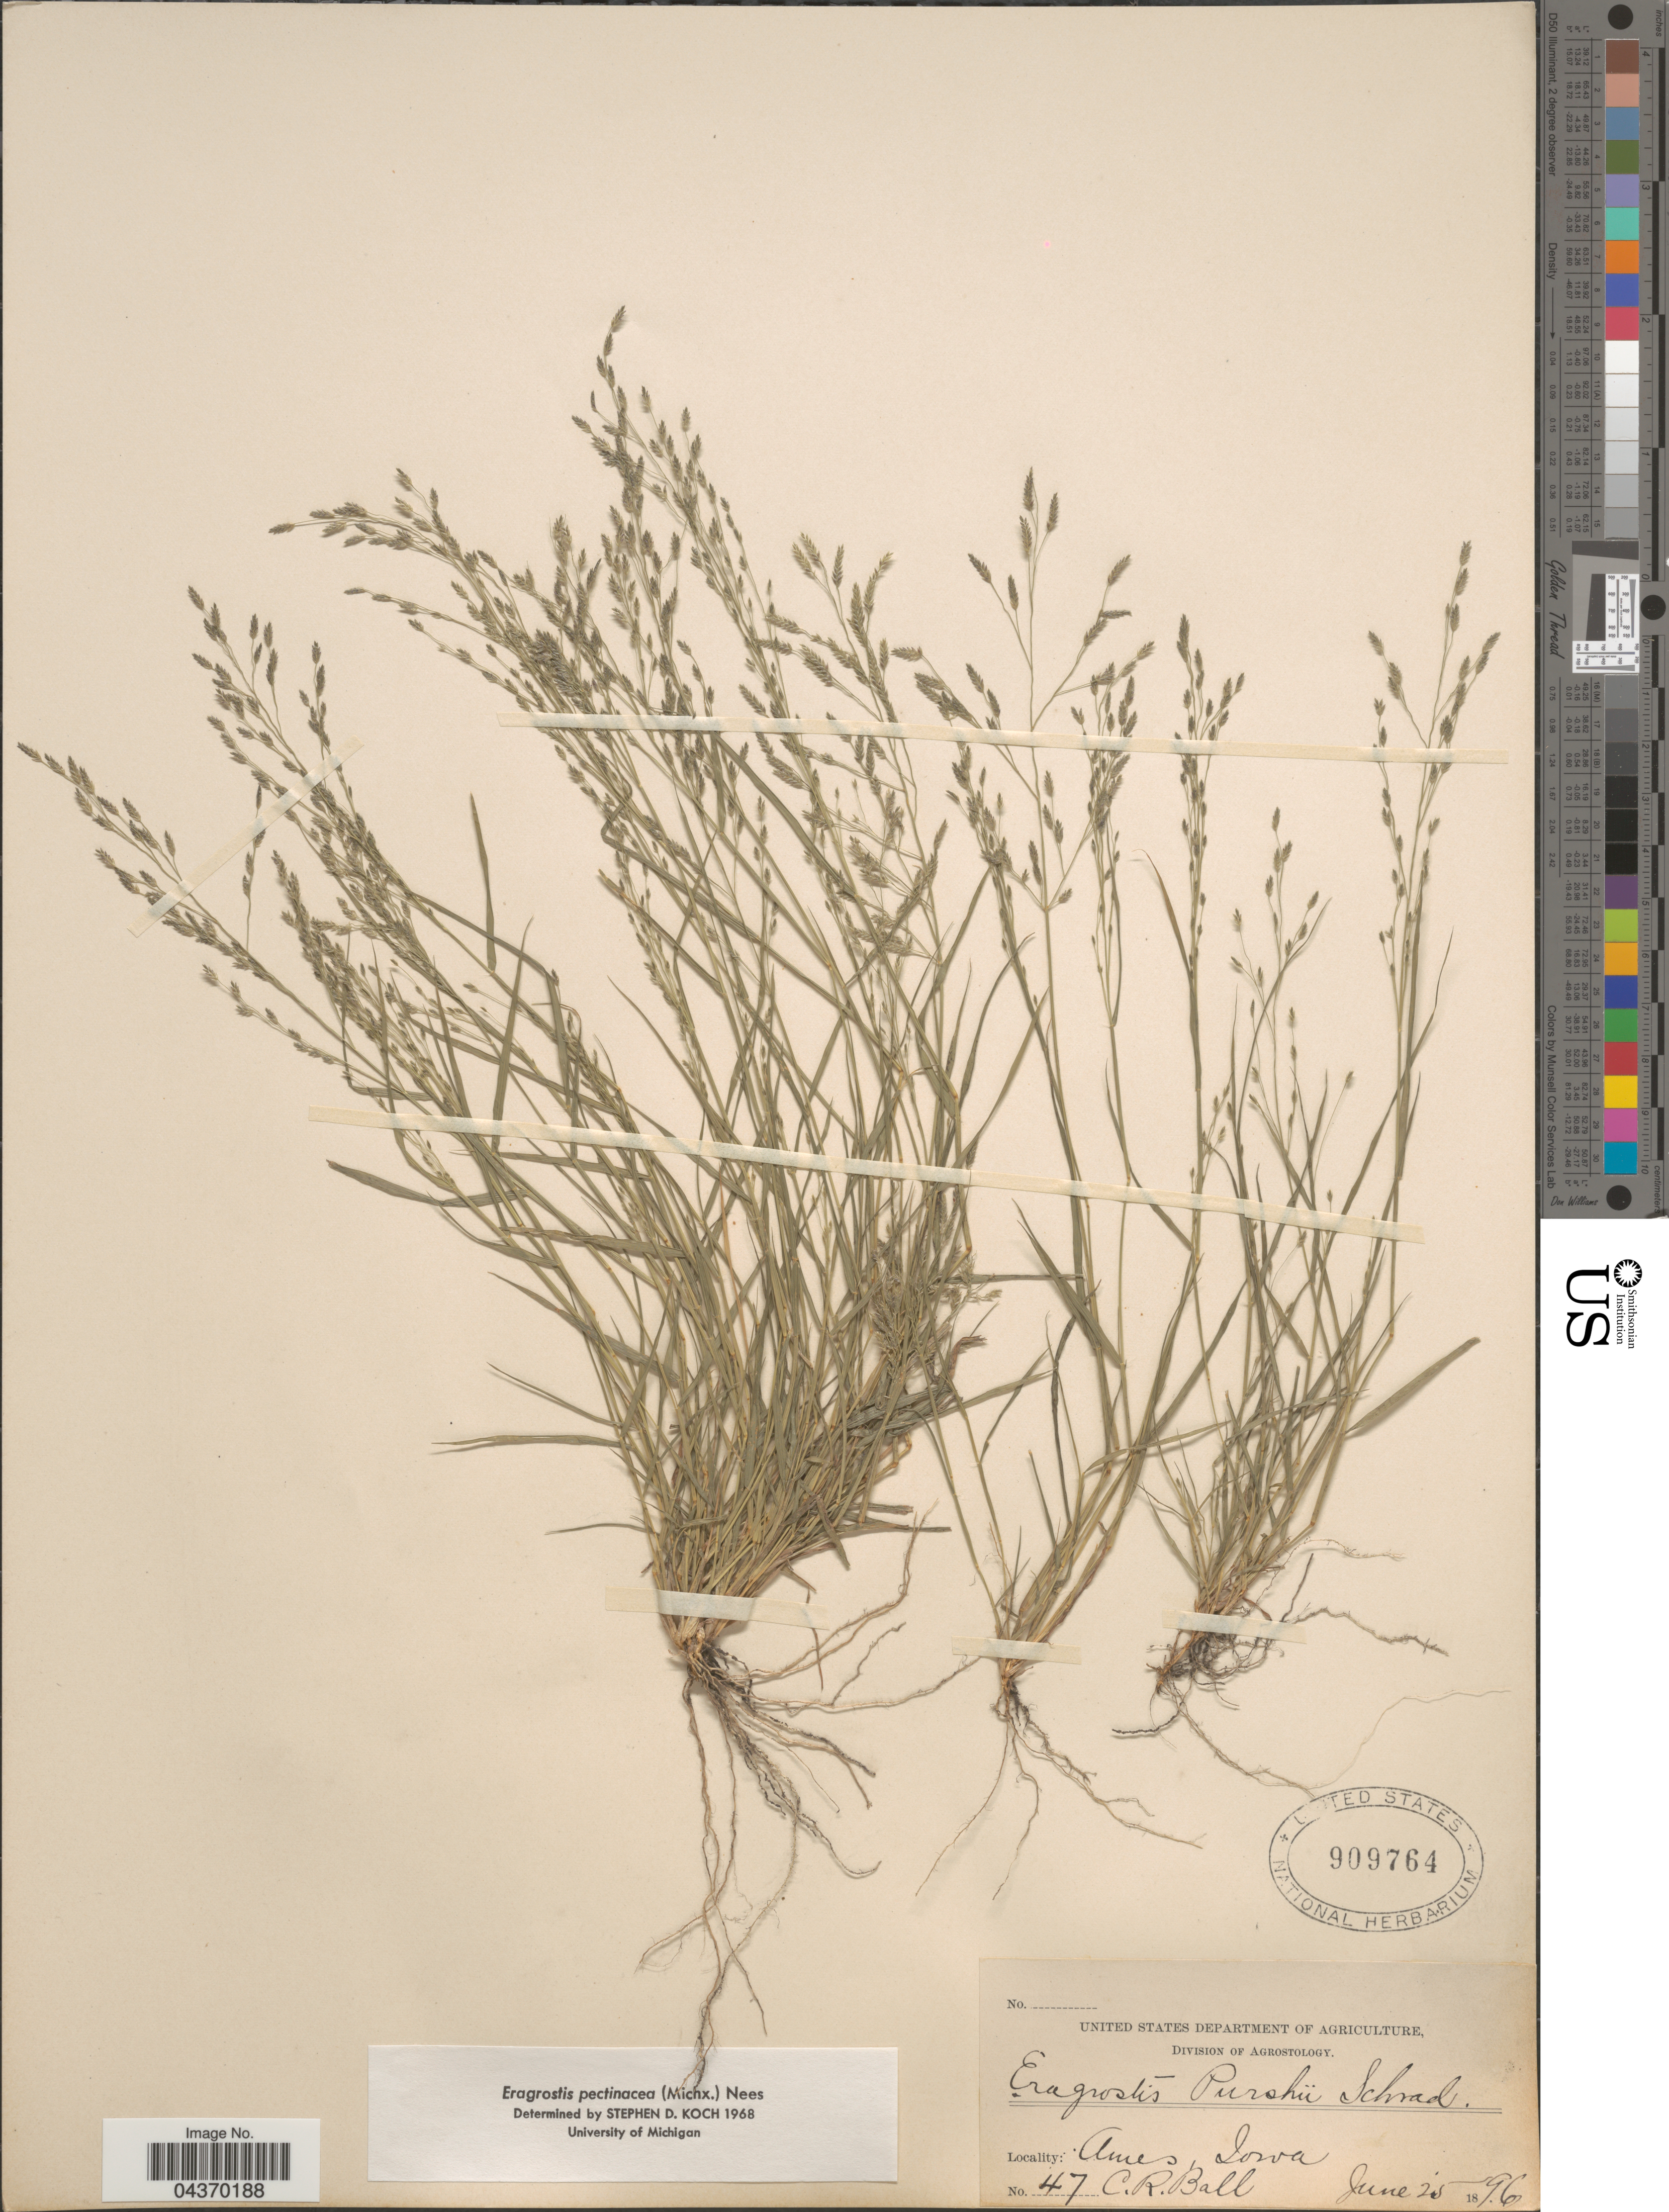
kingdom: Plantae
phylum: Tracheophyta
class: Liliopsida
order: Poales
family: Poaceae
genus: Eragrostis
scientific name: Eragrostis pectinacea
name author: (Michx.) Nees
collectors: C. R. Ball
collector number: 47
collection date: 1896-06-25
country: United States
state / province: Iowa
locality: Ames.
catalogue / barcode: US 909764